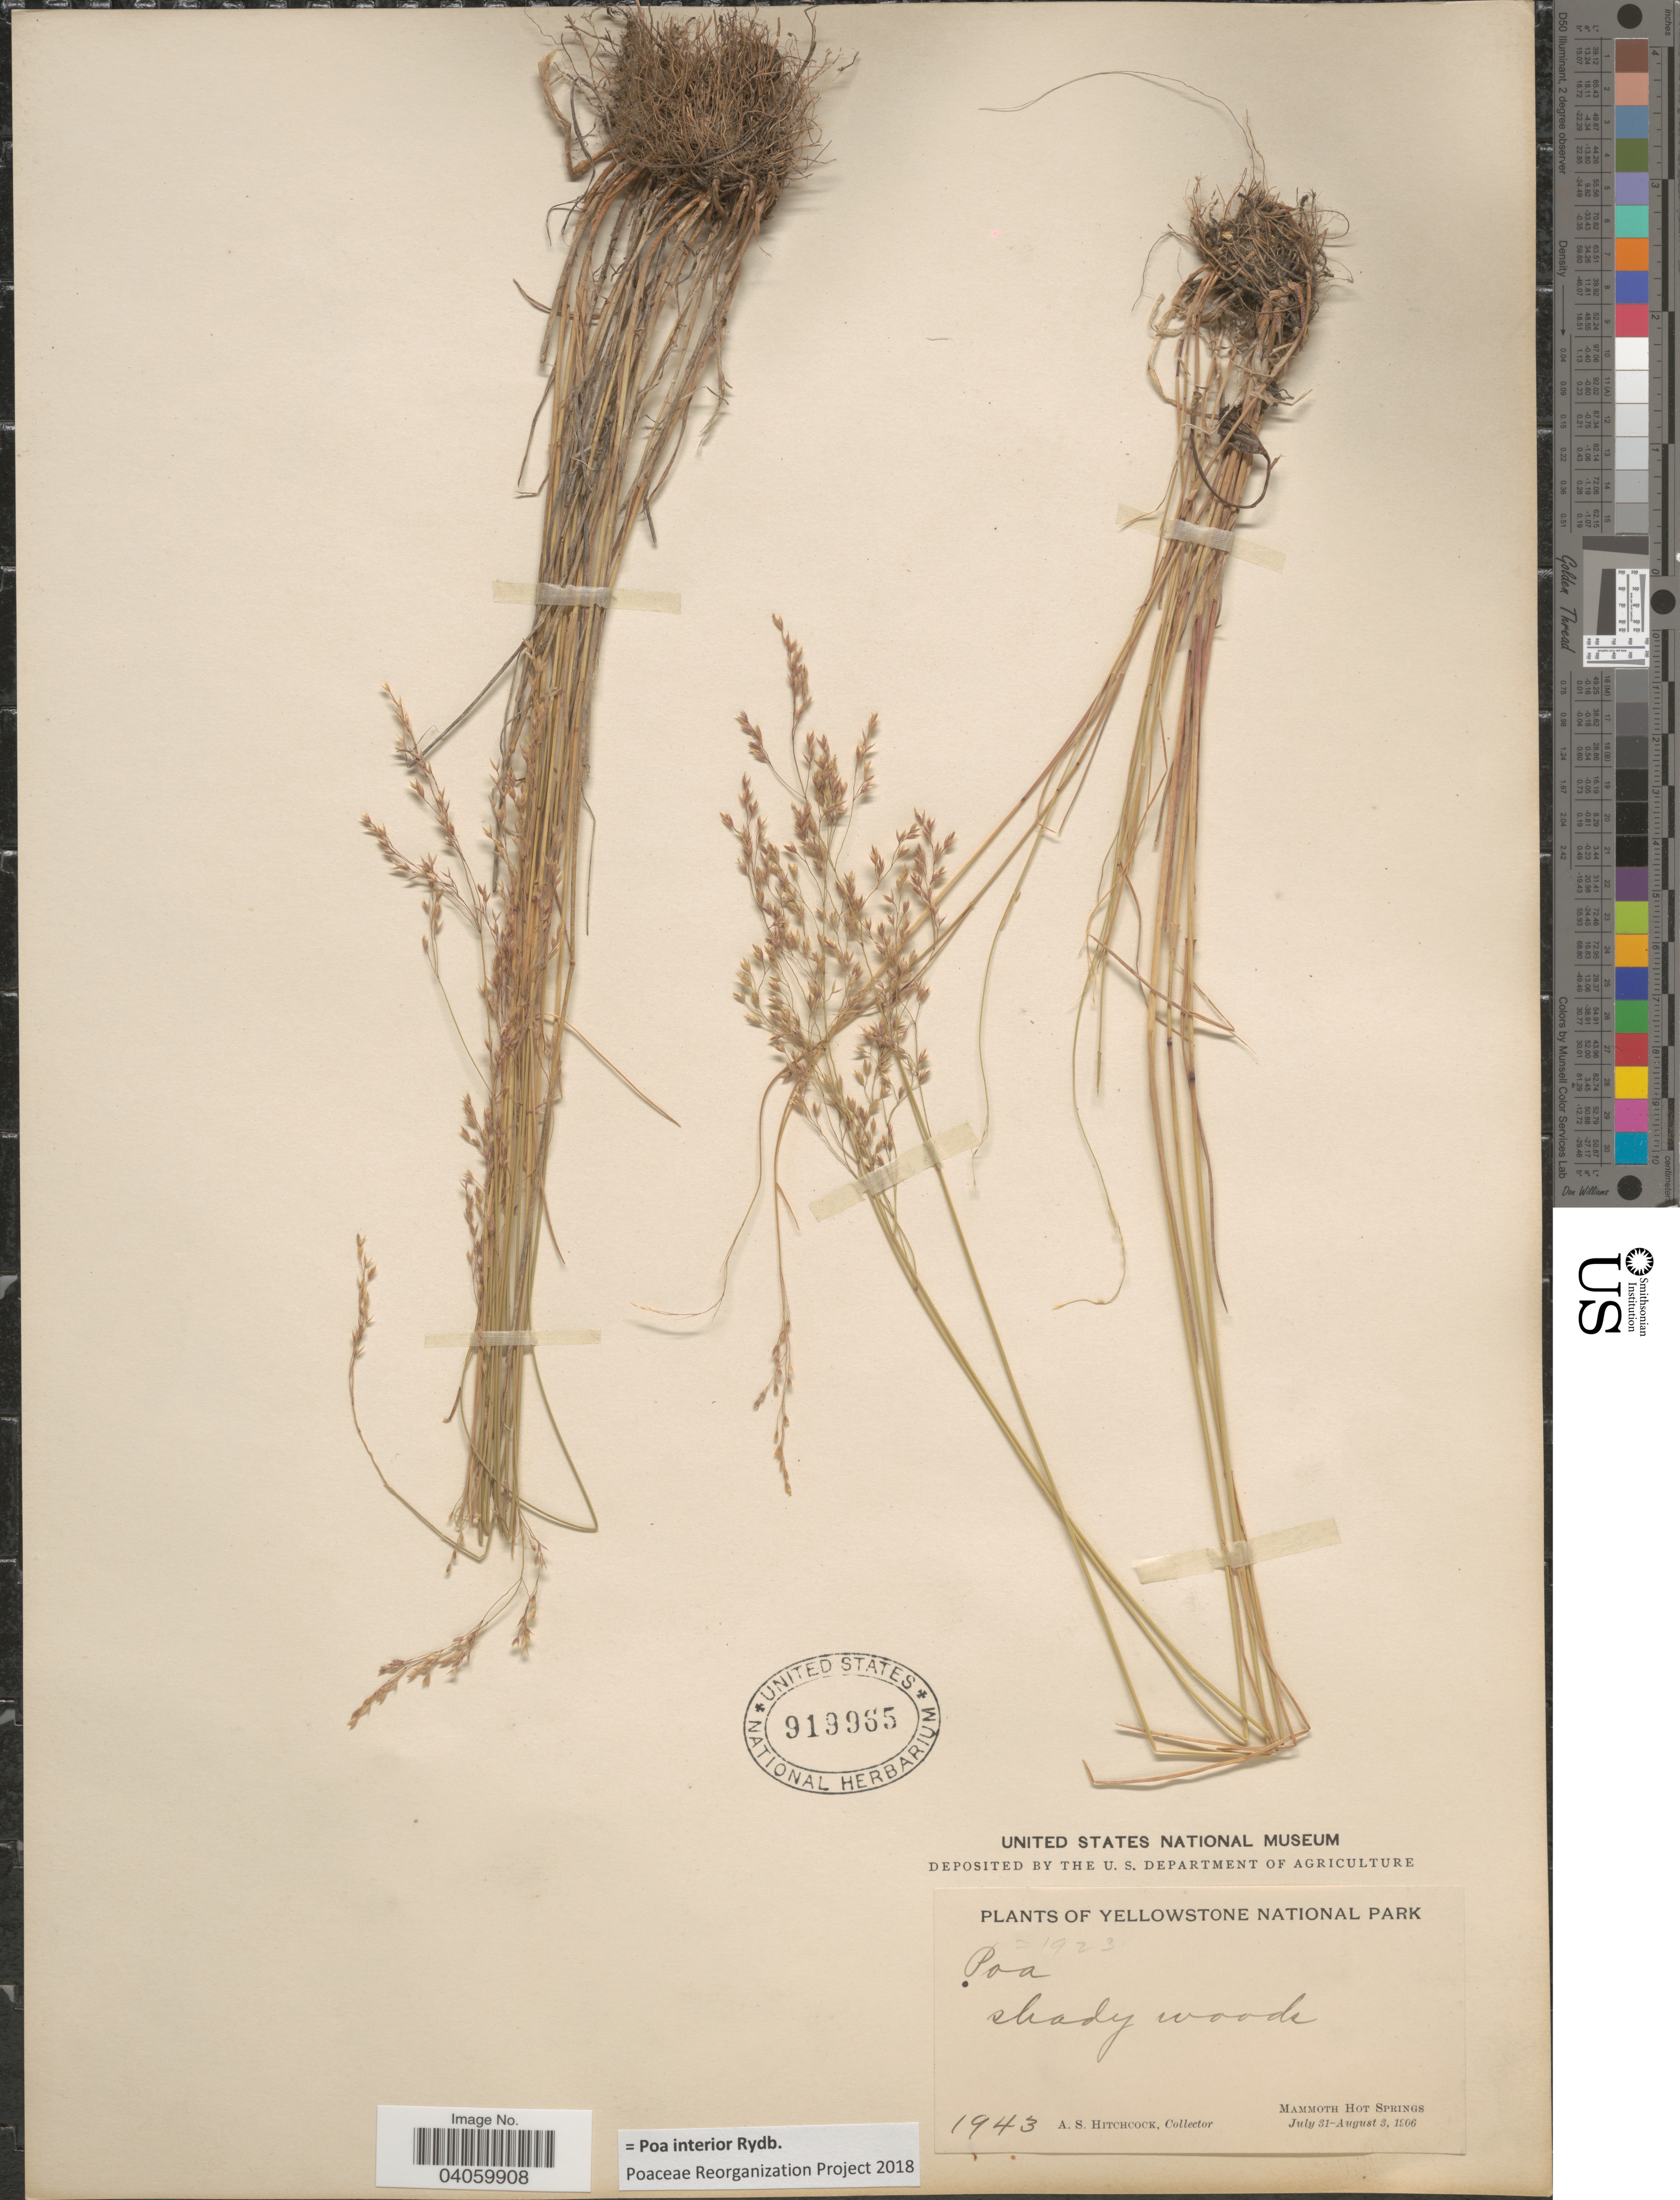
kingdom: Plantae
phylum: Tracheophyta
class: Liliopsida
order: Poales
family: Poaceae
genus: Poa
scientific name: Poa interior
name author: Rydb.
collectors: A. S. Hitchcock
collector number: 1943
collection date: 1906-07-31/1906-08-03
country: United States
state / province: Wyoming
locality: Yellowstone National Park. Mammoth Hot Springs.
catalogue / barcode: US 919965